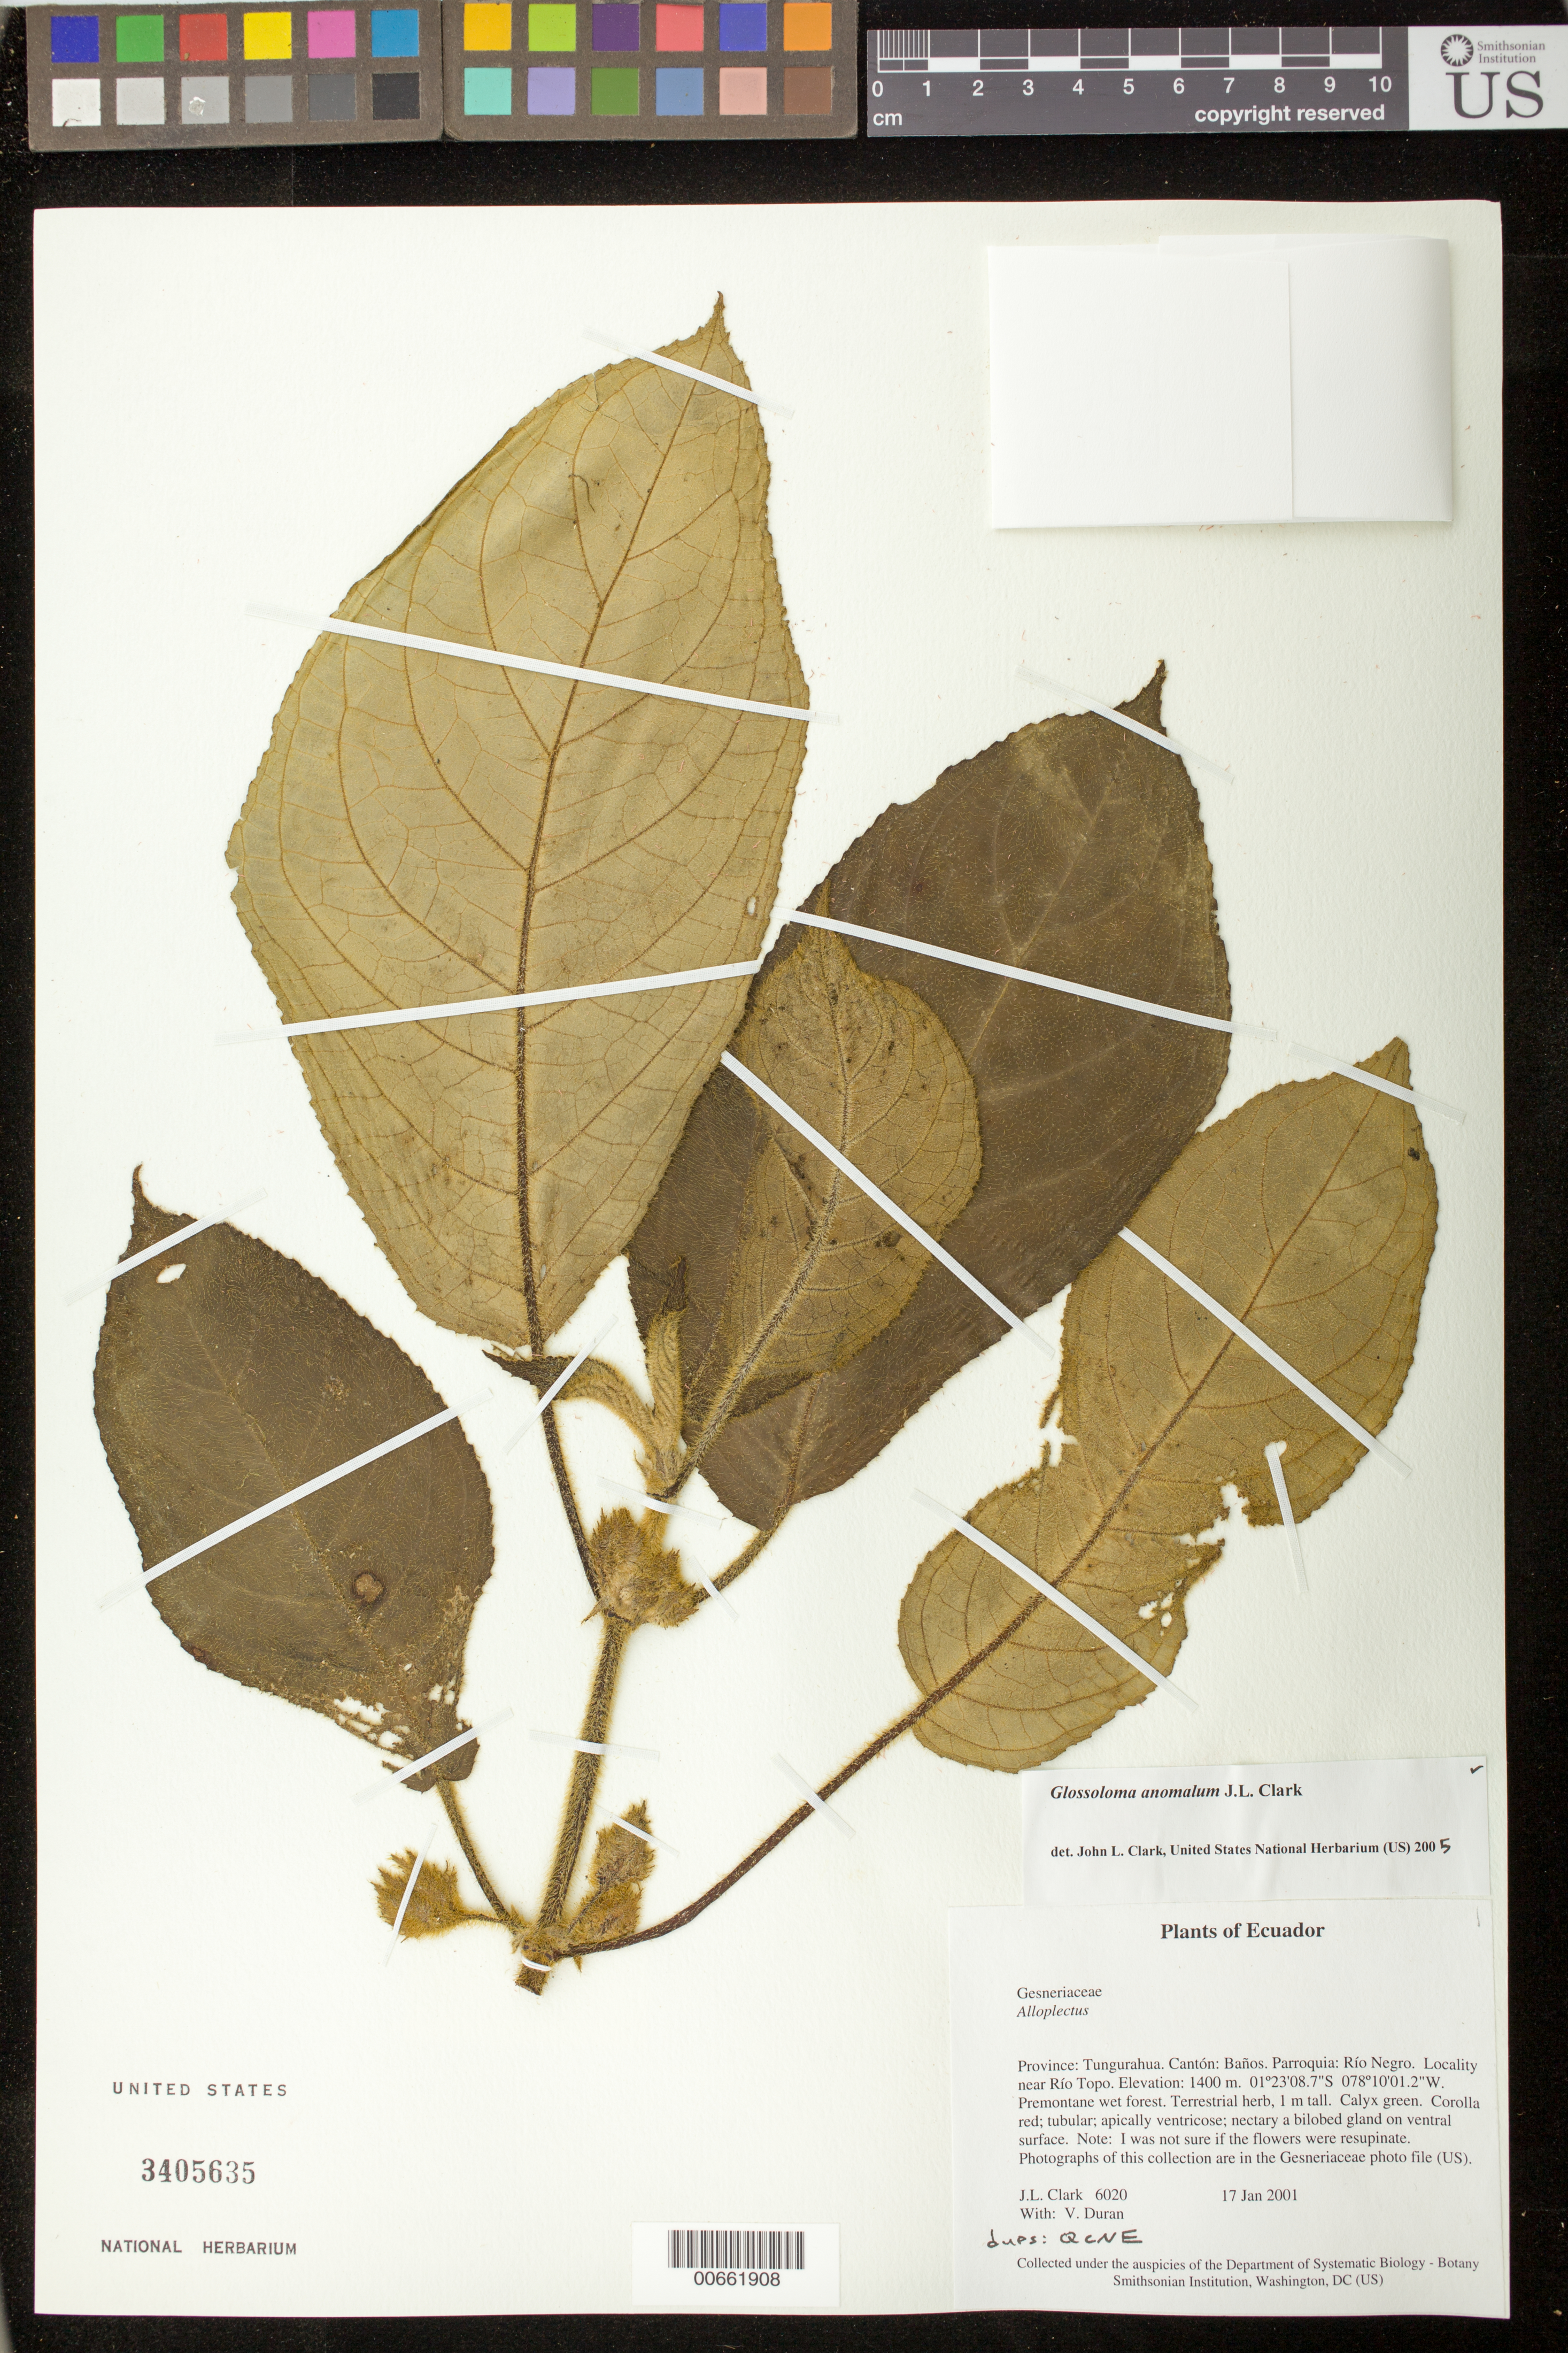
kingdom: Plantae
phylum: Tracheophyta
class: Magnoliopsida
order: Lamiales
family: Gesneriaceae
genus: Glossoloma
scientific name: Glossoloma anomalum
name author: J.L. Clark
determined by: Clark, J. L., (SEL), The Marie Selby Botanical Garden (UNITED STATES)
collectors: J. L. Clark & V. Duran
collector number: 6020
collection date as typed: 17 Jan 2001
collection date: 2001-01-17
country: Ecuador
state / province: Tungurahua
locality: Cantón: Baños. Parroquia: Río Negro. Locality near Río Topo.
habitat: Premontane wet forest.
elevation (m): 1400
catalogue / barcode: US 3405635